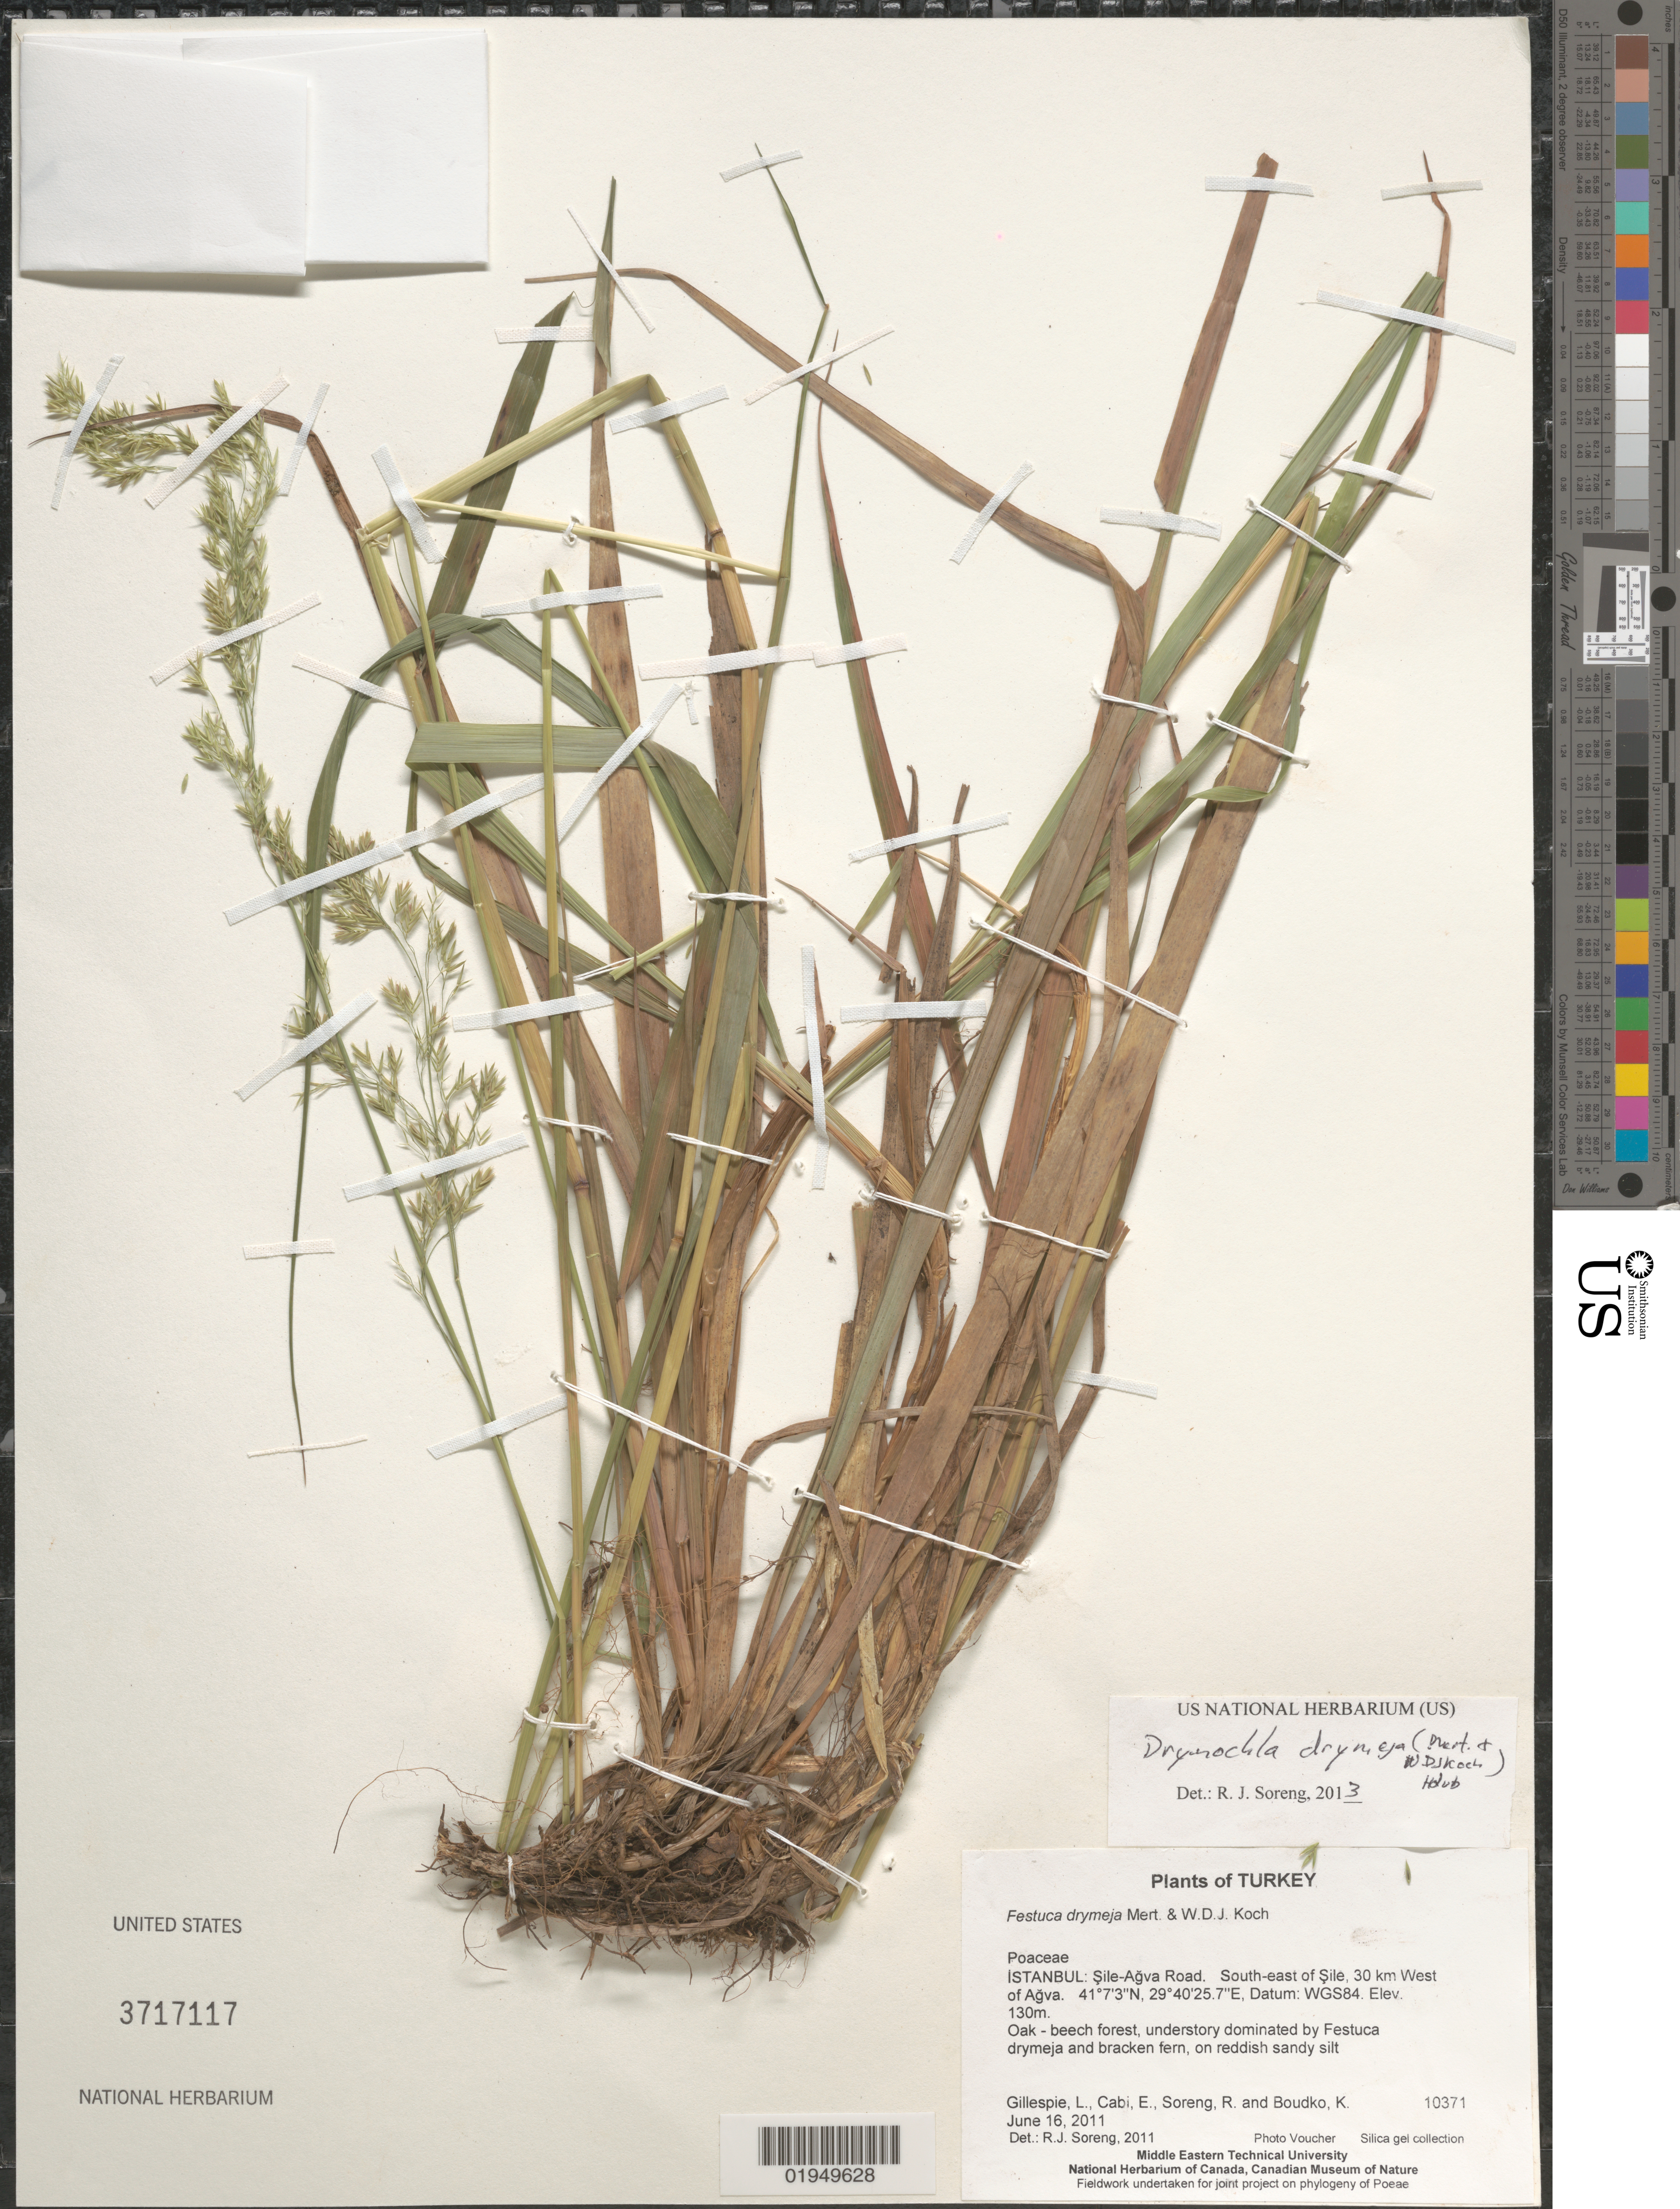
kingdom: Plantae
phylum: Tracheophyta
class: Liliopsida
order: Poales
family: Poaceae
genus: Festuca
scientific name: Festuca drymeja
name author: Mert. & W.D.J. Koch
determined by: Soreng, Robert J., Research Associate (BOT), Smithsonian Institution - National Museum of Natural History (UNITED STATES)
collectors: L. J. Gillespie, E. Cabi, R. J. Soreng & K. Boudko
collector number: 10371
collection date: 2011-06-16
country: Turkey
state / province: Istanbul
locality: Sile-Agva Road. South-east of Sile, 30 km West of Agva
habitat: Oak - beech forest, understory dominated by Festuca drymeja and bracken fern, on Reddish sandy silt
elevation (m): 130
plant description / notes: Segregate Drymopoa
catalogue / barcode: US 3717117